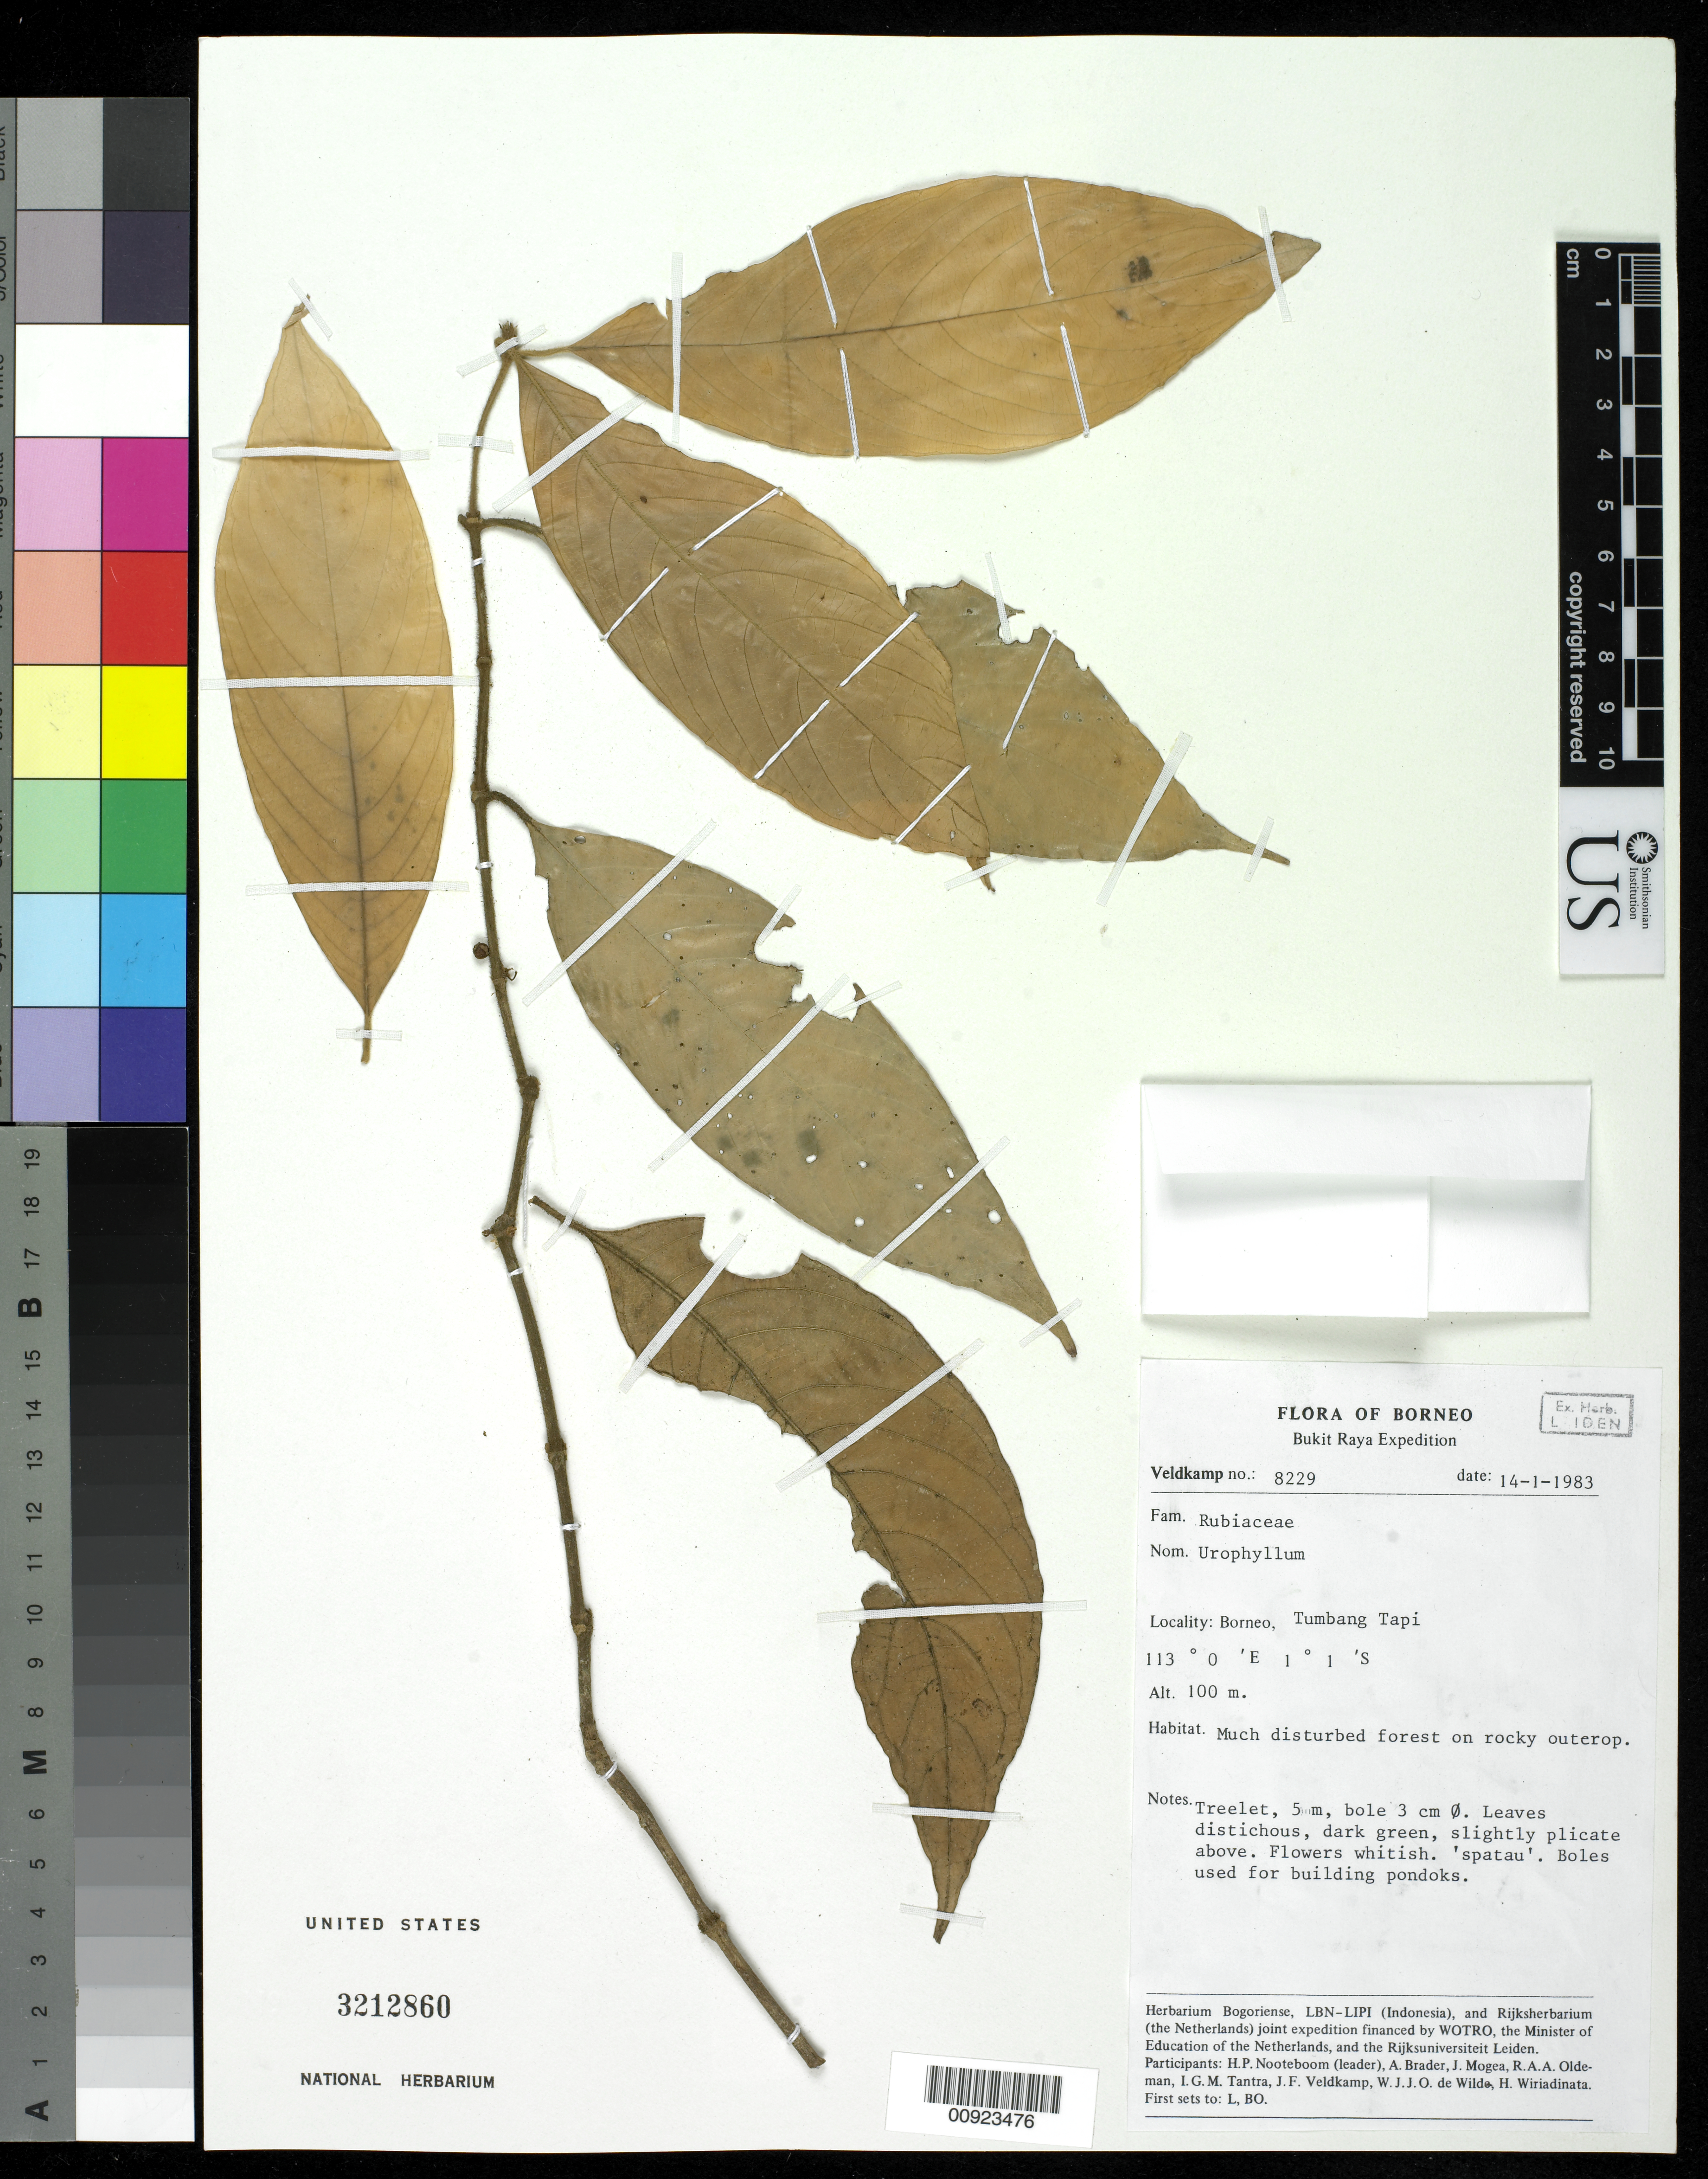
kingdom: Plantae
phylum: Tracheophyta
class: Magnoliopsida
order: Gentianales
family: Rubiaceae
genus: Urophyllum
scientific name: Urophyllum sp.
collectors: H. P. Nooteboom & et al.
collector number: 8229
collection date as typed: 14 Jan 1983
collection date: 1983-01-14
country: Indonesia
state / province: Kalimantan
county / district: Kalimantan Tengah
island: Borneo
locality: Tumbang, Tapi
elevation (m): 100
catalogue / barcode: US 3212860